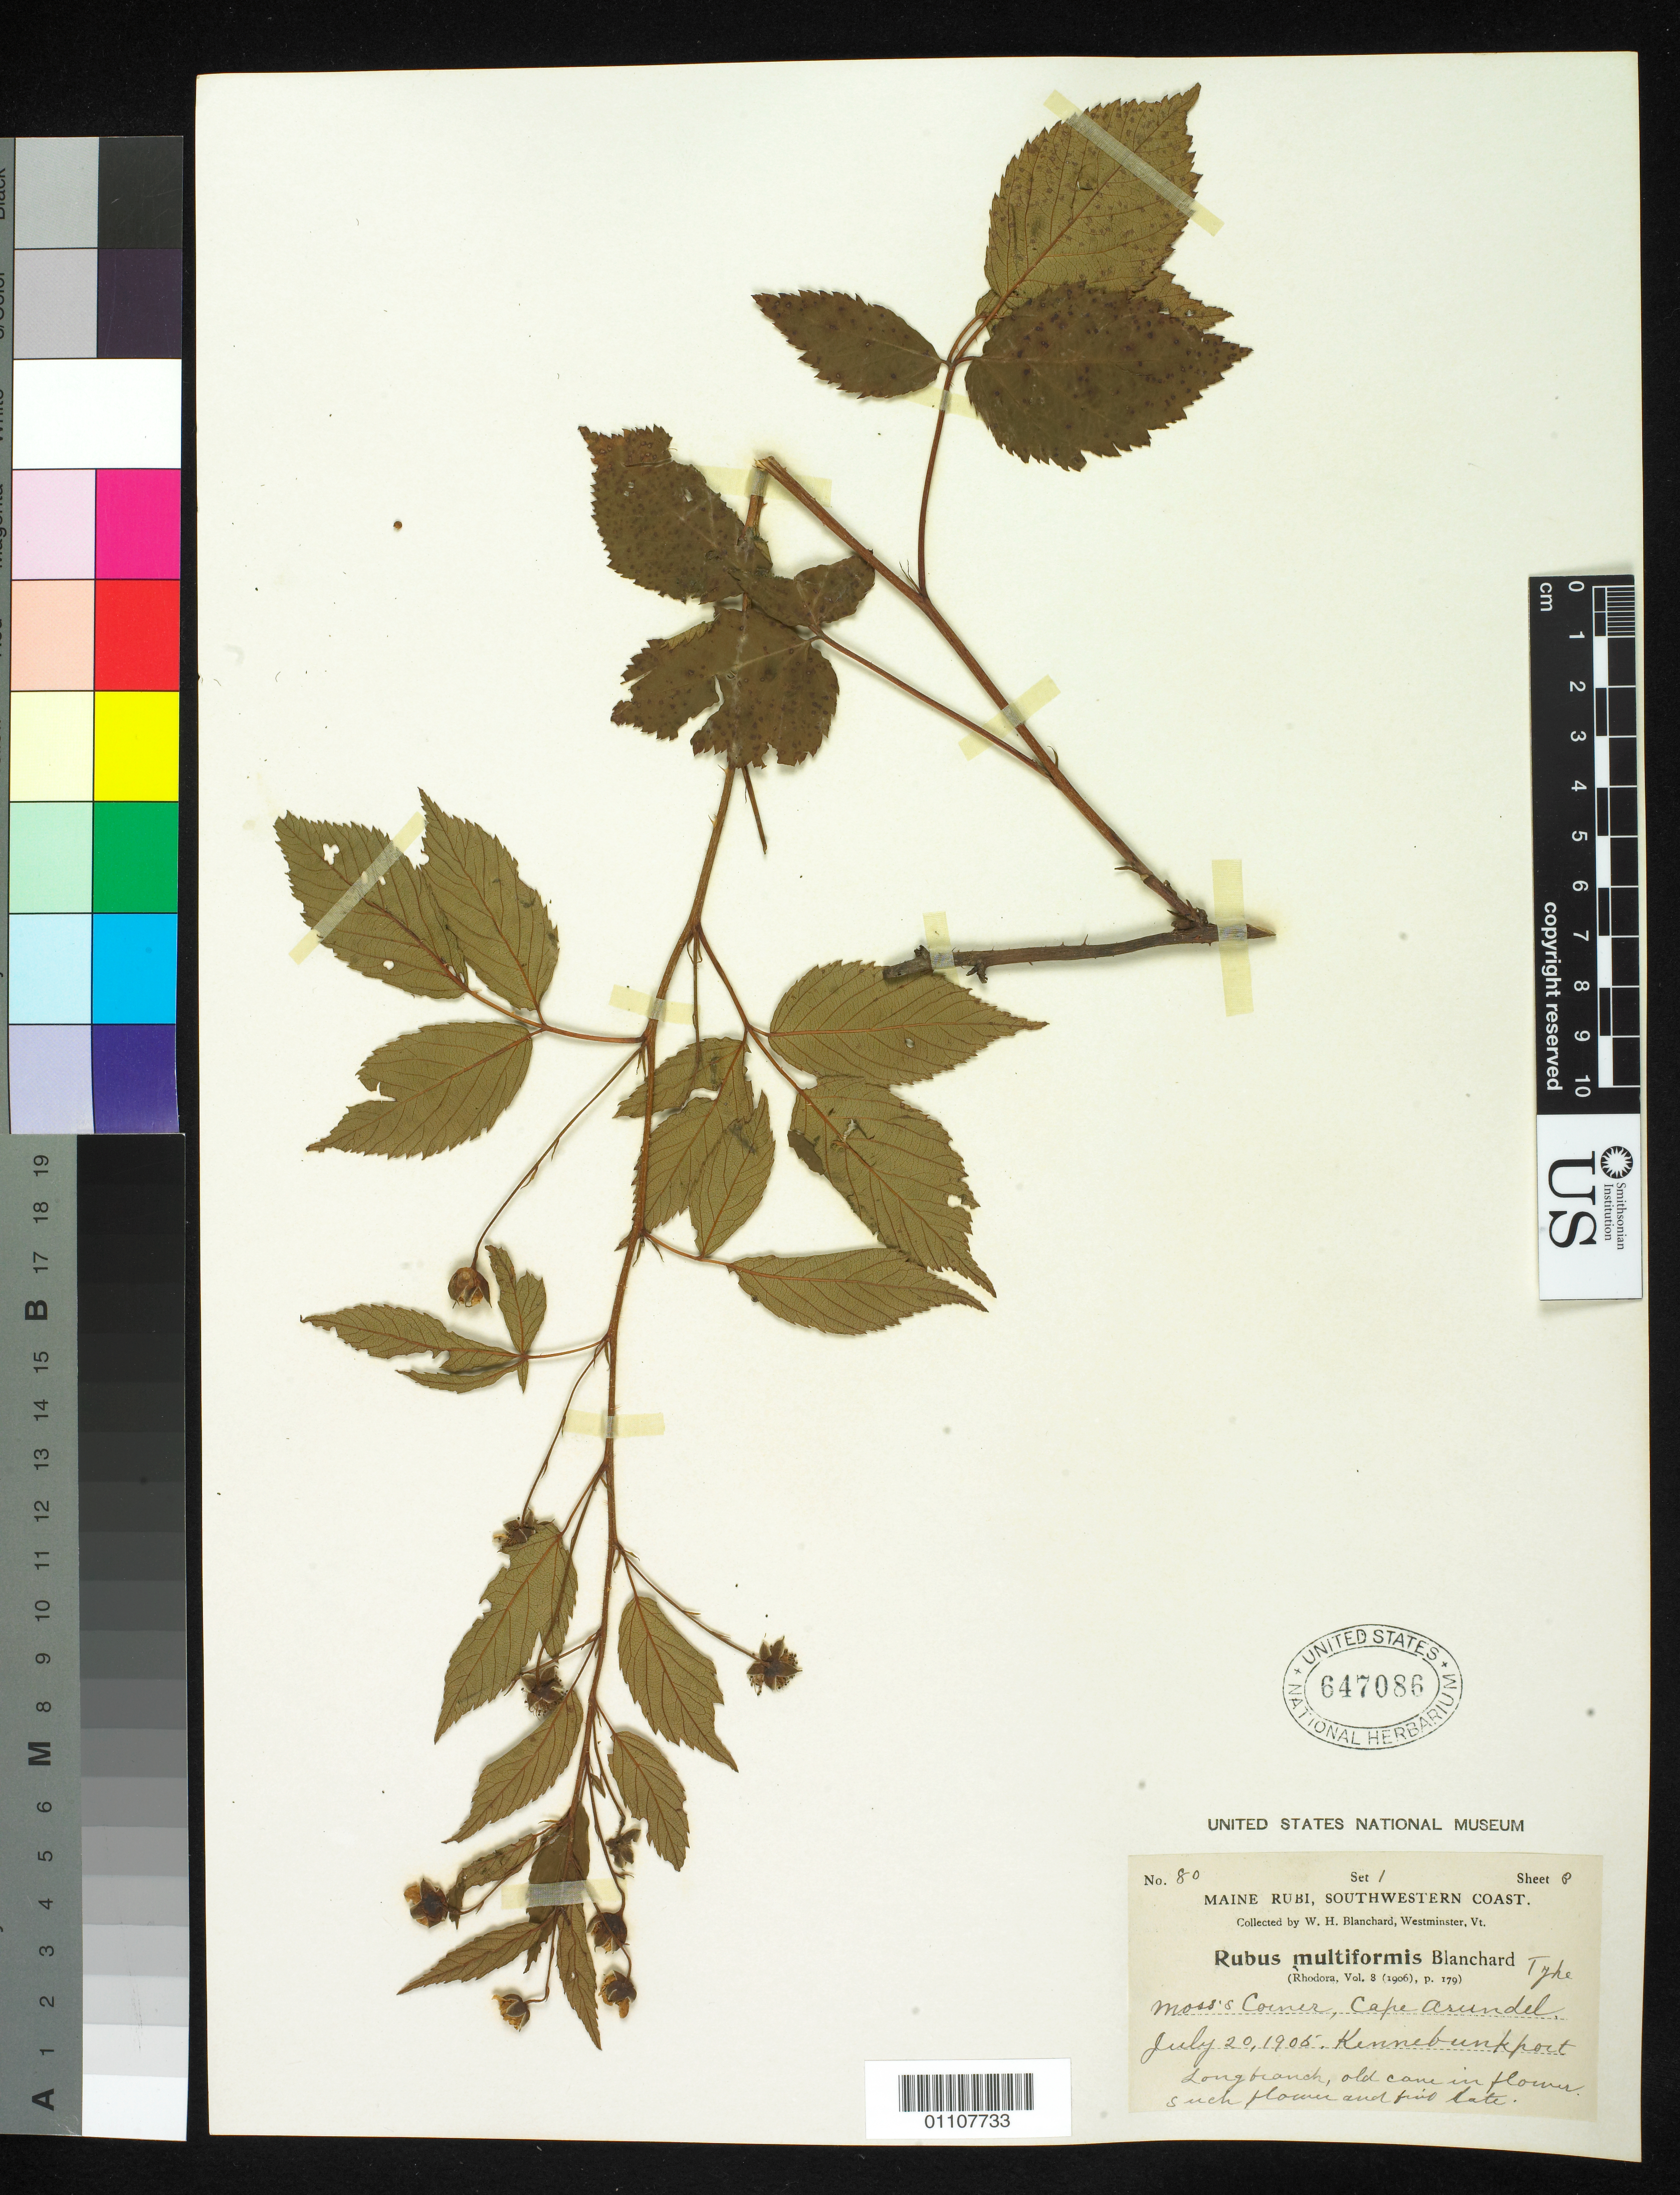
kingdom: Plantae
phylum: Tracheophyta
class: Magnoliopsida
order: Rosales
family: Rosaceae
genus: Rubus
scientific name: Rubus multiformis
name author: Blanch.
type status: Syntype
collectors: W. H. Blanchard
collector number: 80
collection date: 1905-07-20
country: United States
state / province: Maine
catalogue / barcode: US 647086